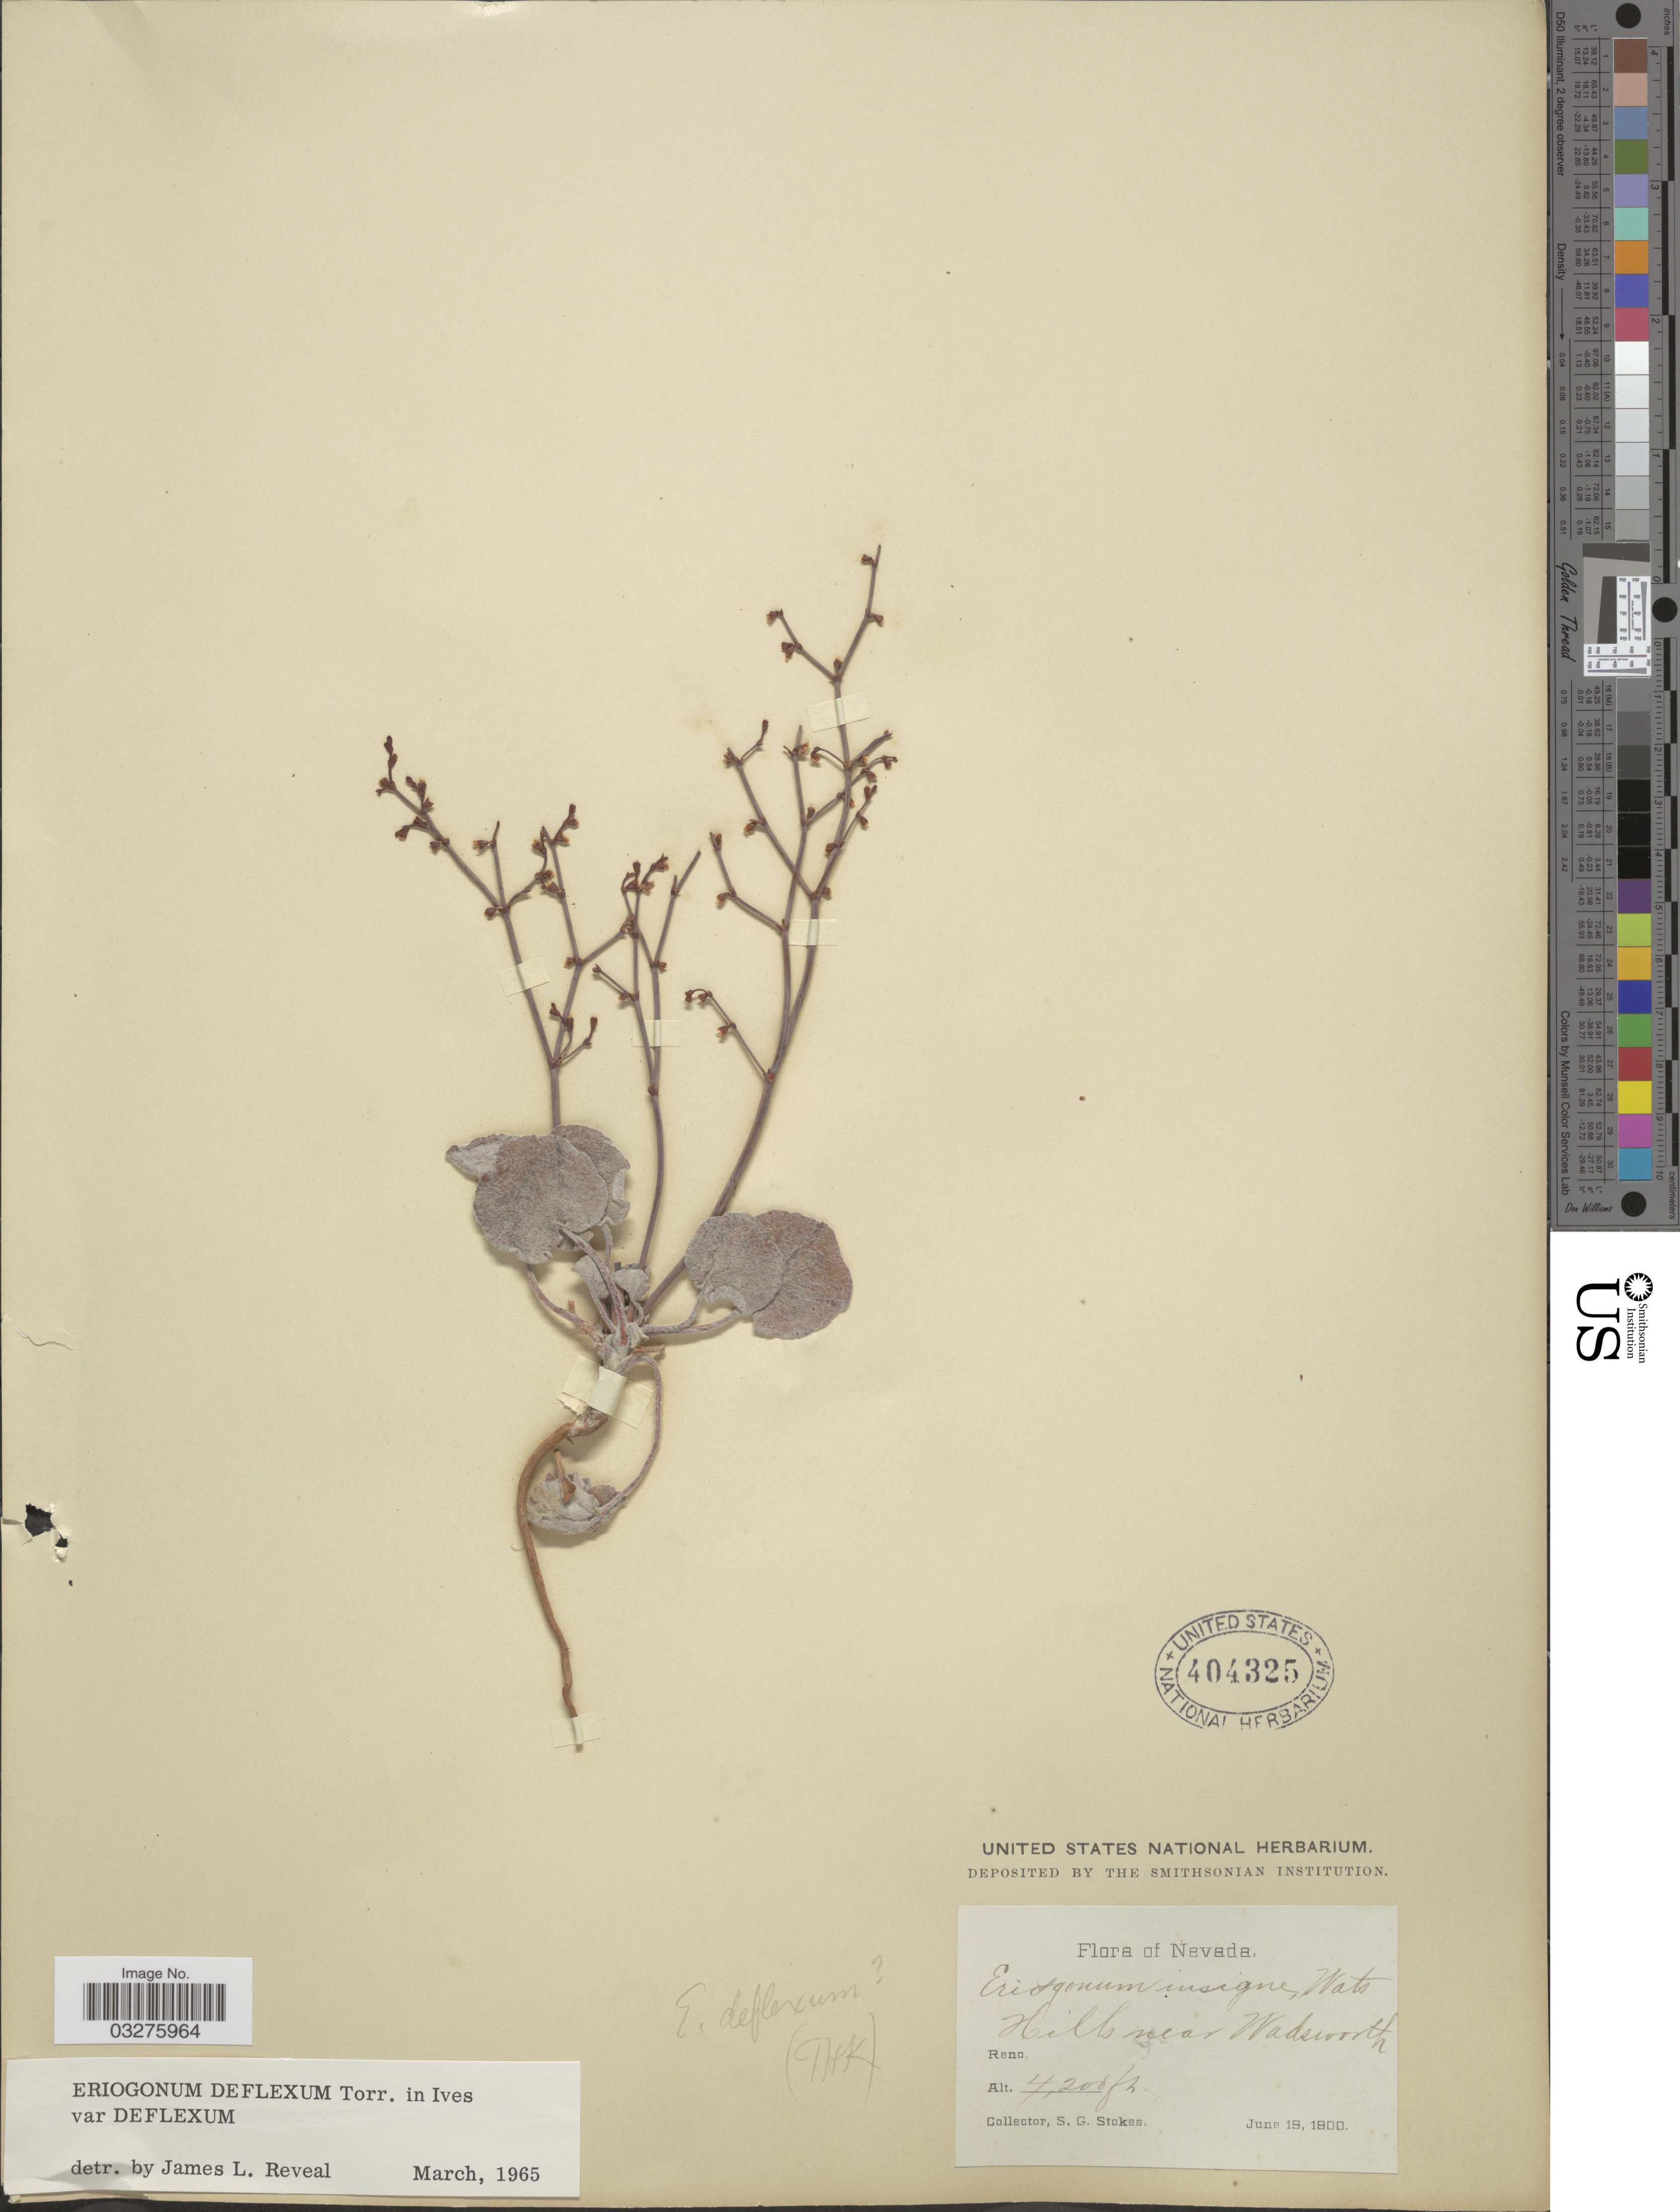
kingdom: Plantae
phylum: Tracheophyta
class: Magnoliopsida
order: Caryophyllales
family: Polygonaceae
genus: Eriogonum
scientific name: Eriogonum deflexum var. nevadense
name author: Reveal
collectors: S. G. Stokes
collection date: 1900-06-19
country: United States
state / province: Nevada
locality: Hills near Wadsworth.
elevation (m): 1280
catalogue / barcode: US 404325